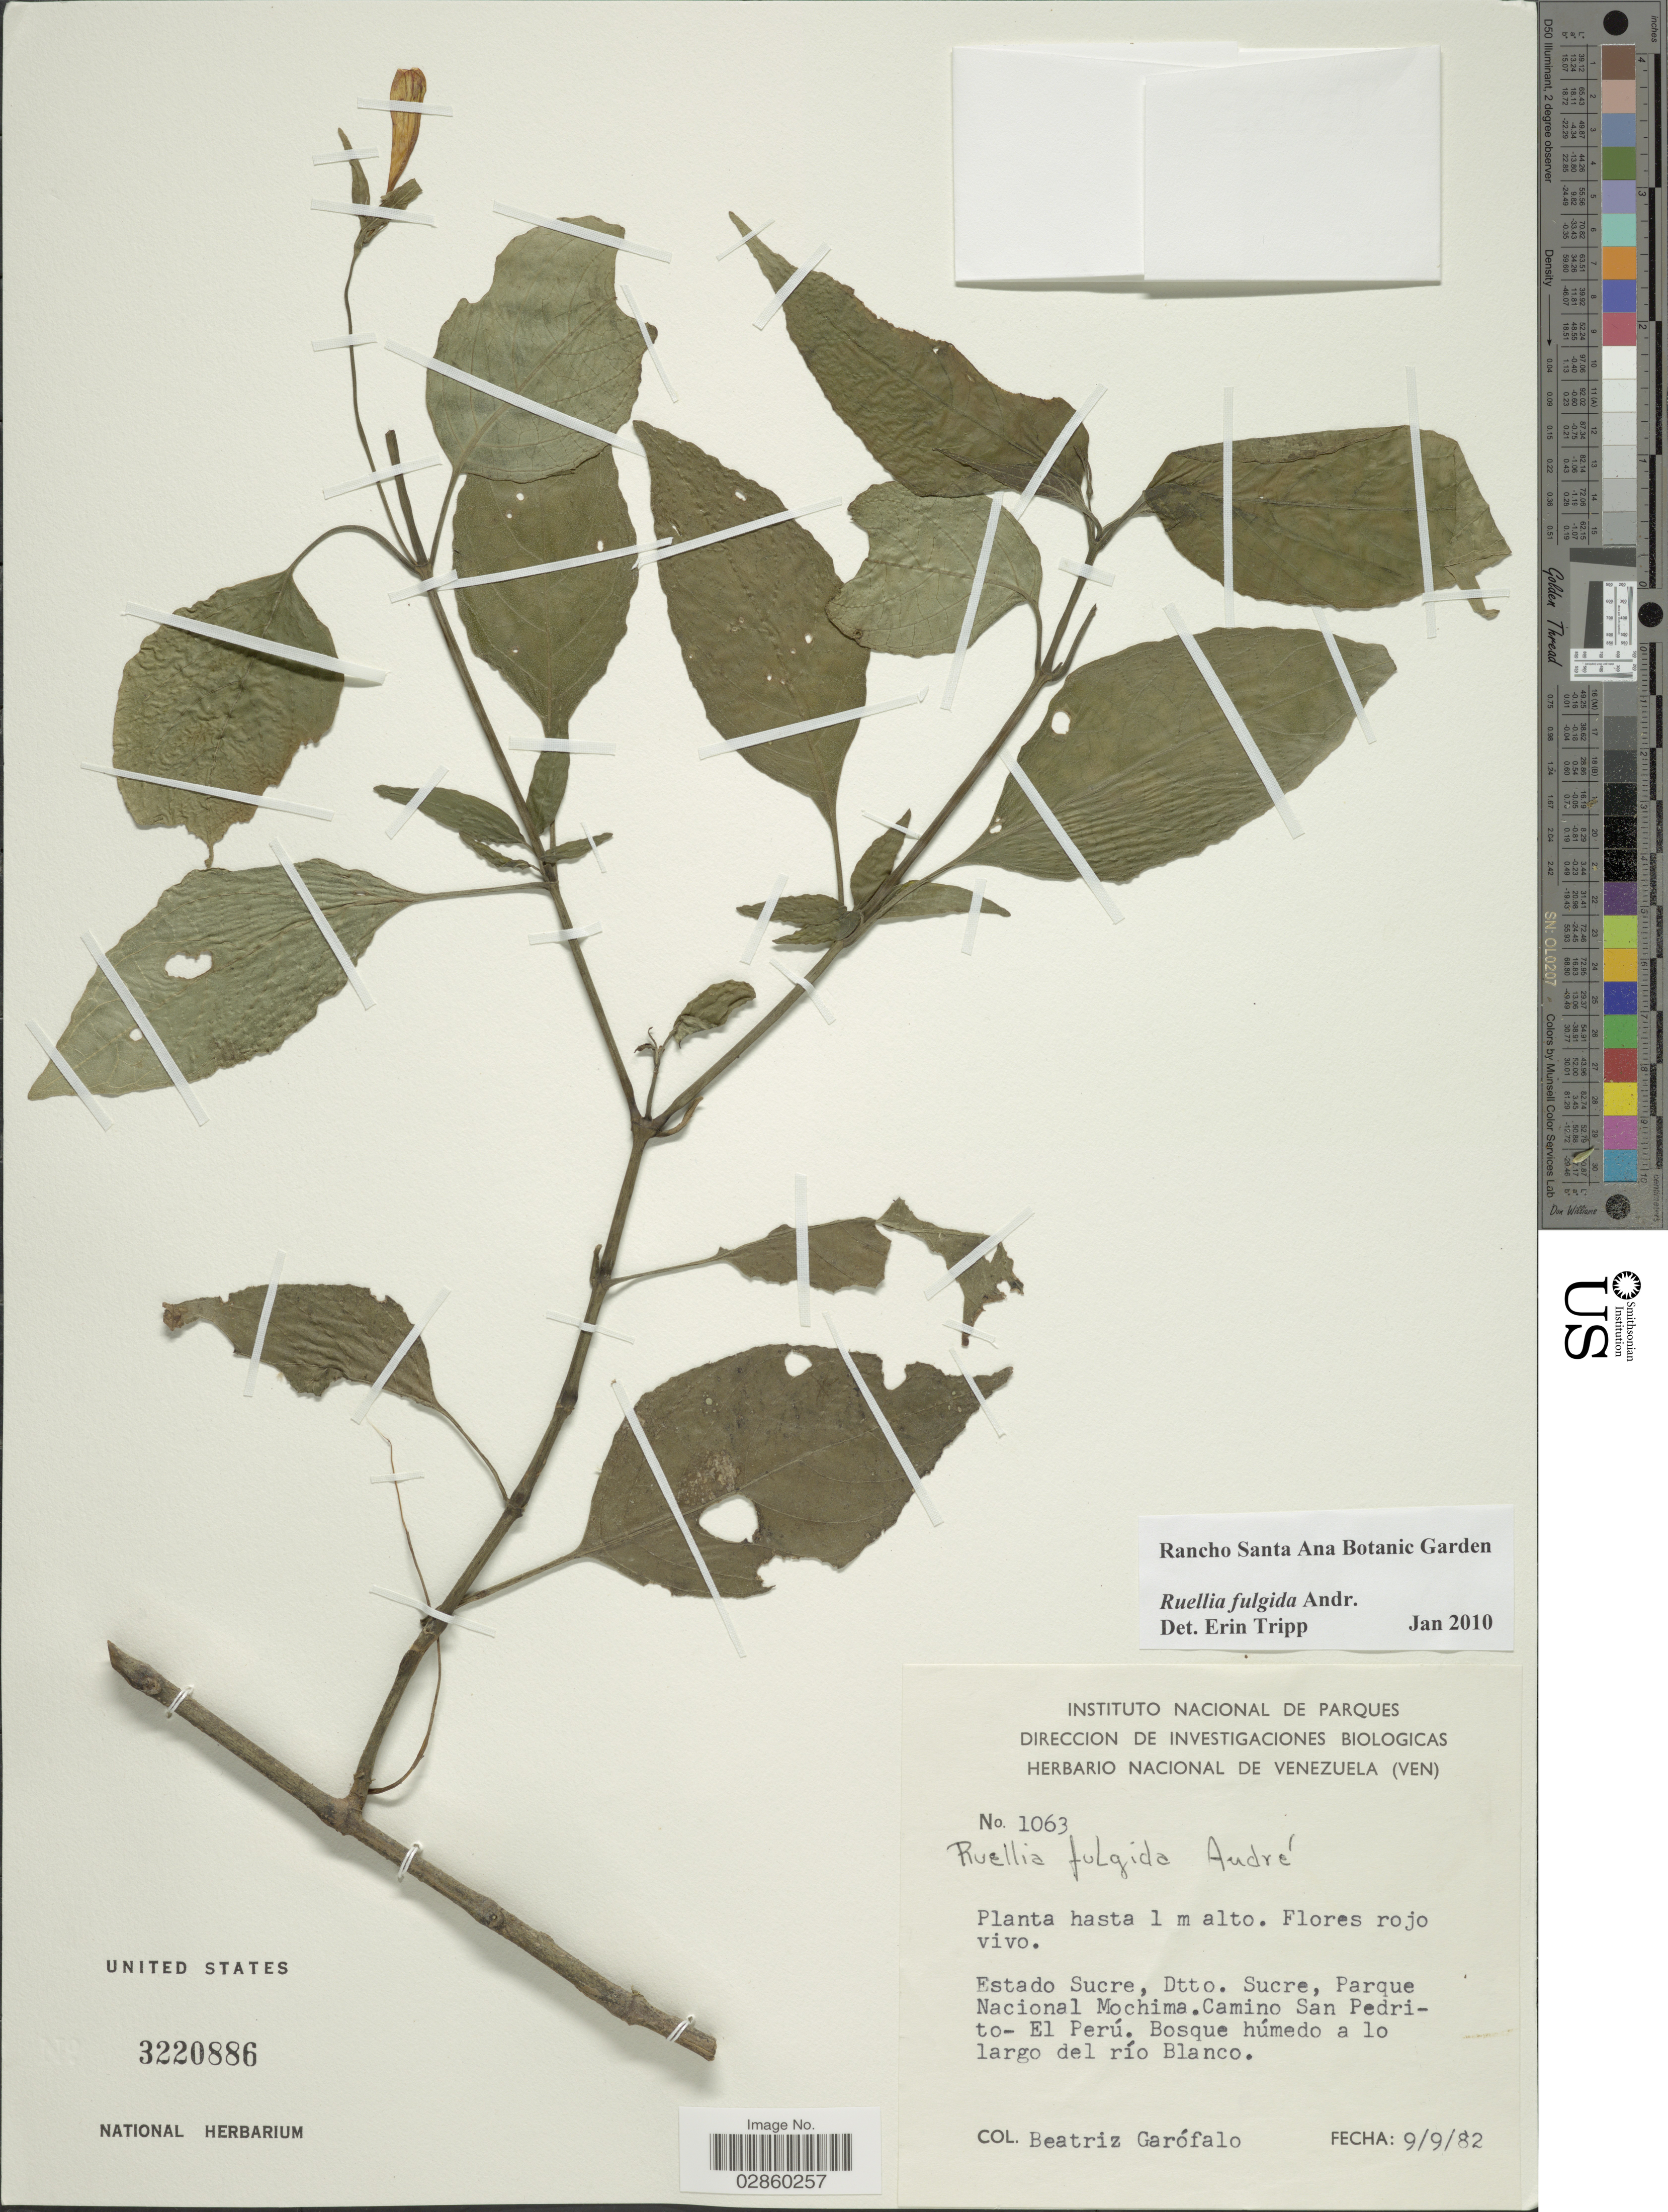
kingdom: Plantae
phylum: Tracheophyta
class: Magnoliopsida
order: Lamiales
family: Acanthaceae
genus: Ruellia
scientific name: Ruellia fulgida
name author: Andrews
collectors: B. Garofalo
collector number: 1063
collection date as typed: Transcribed d/m/y: 9/9/82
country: Venezuela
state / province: Sucre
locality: Dtto. Sucre, Parque Nacional Mochima, Camino San Pedrito- El Perú, Bosque húmedo a lo largo del río Blanco.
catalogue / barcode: US 3220886